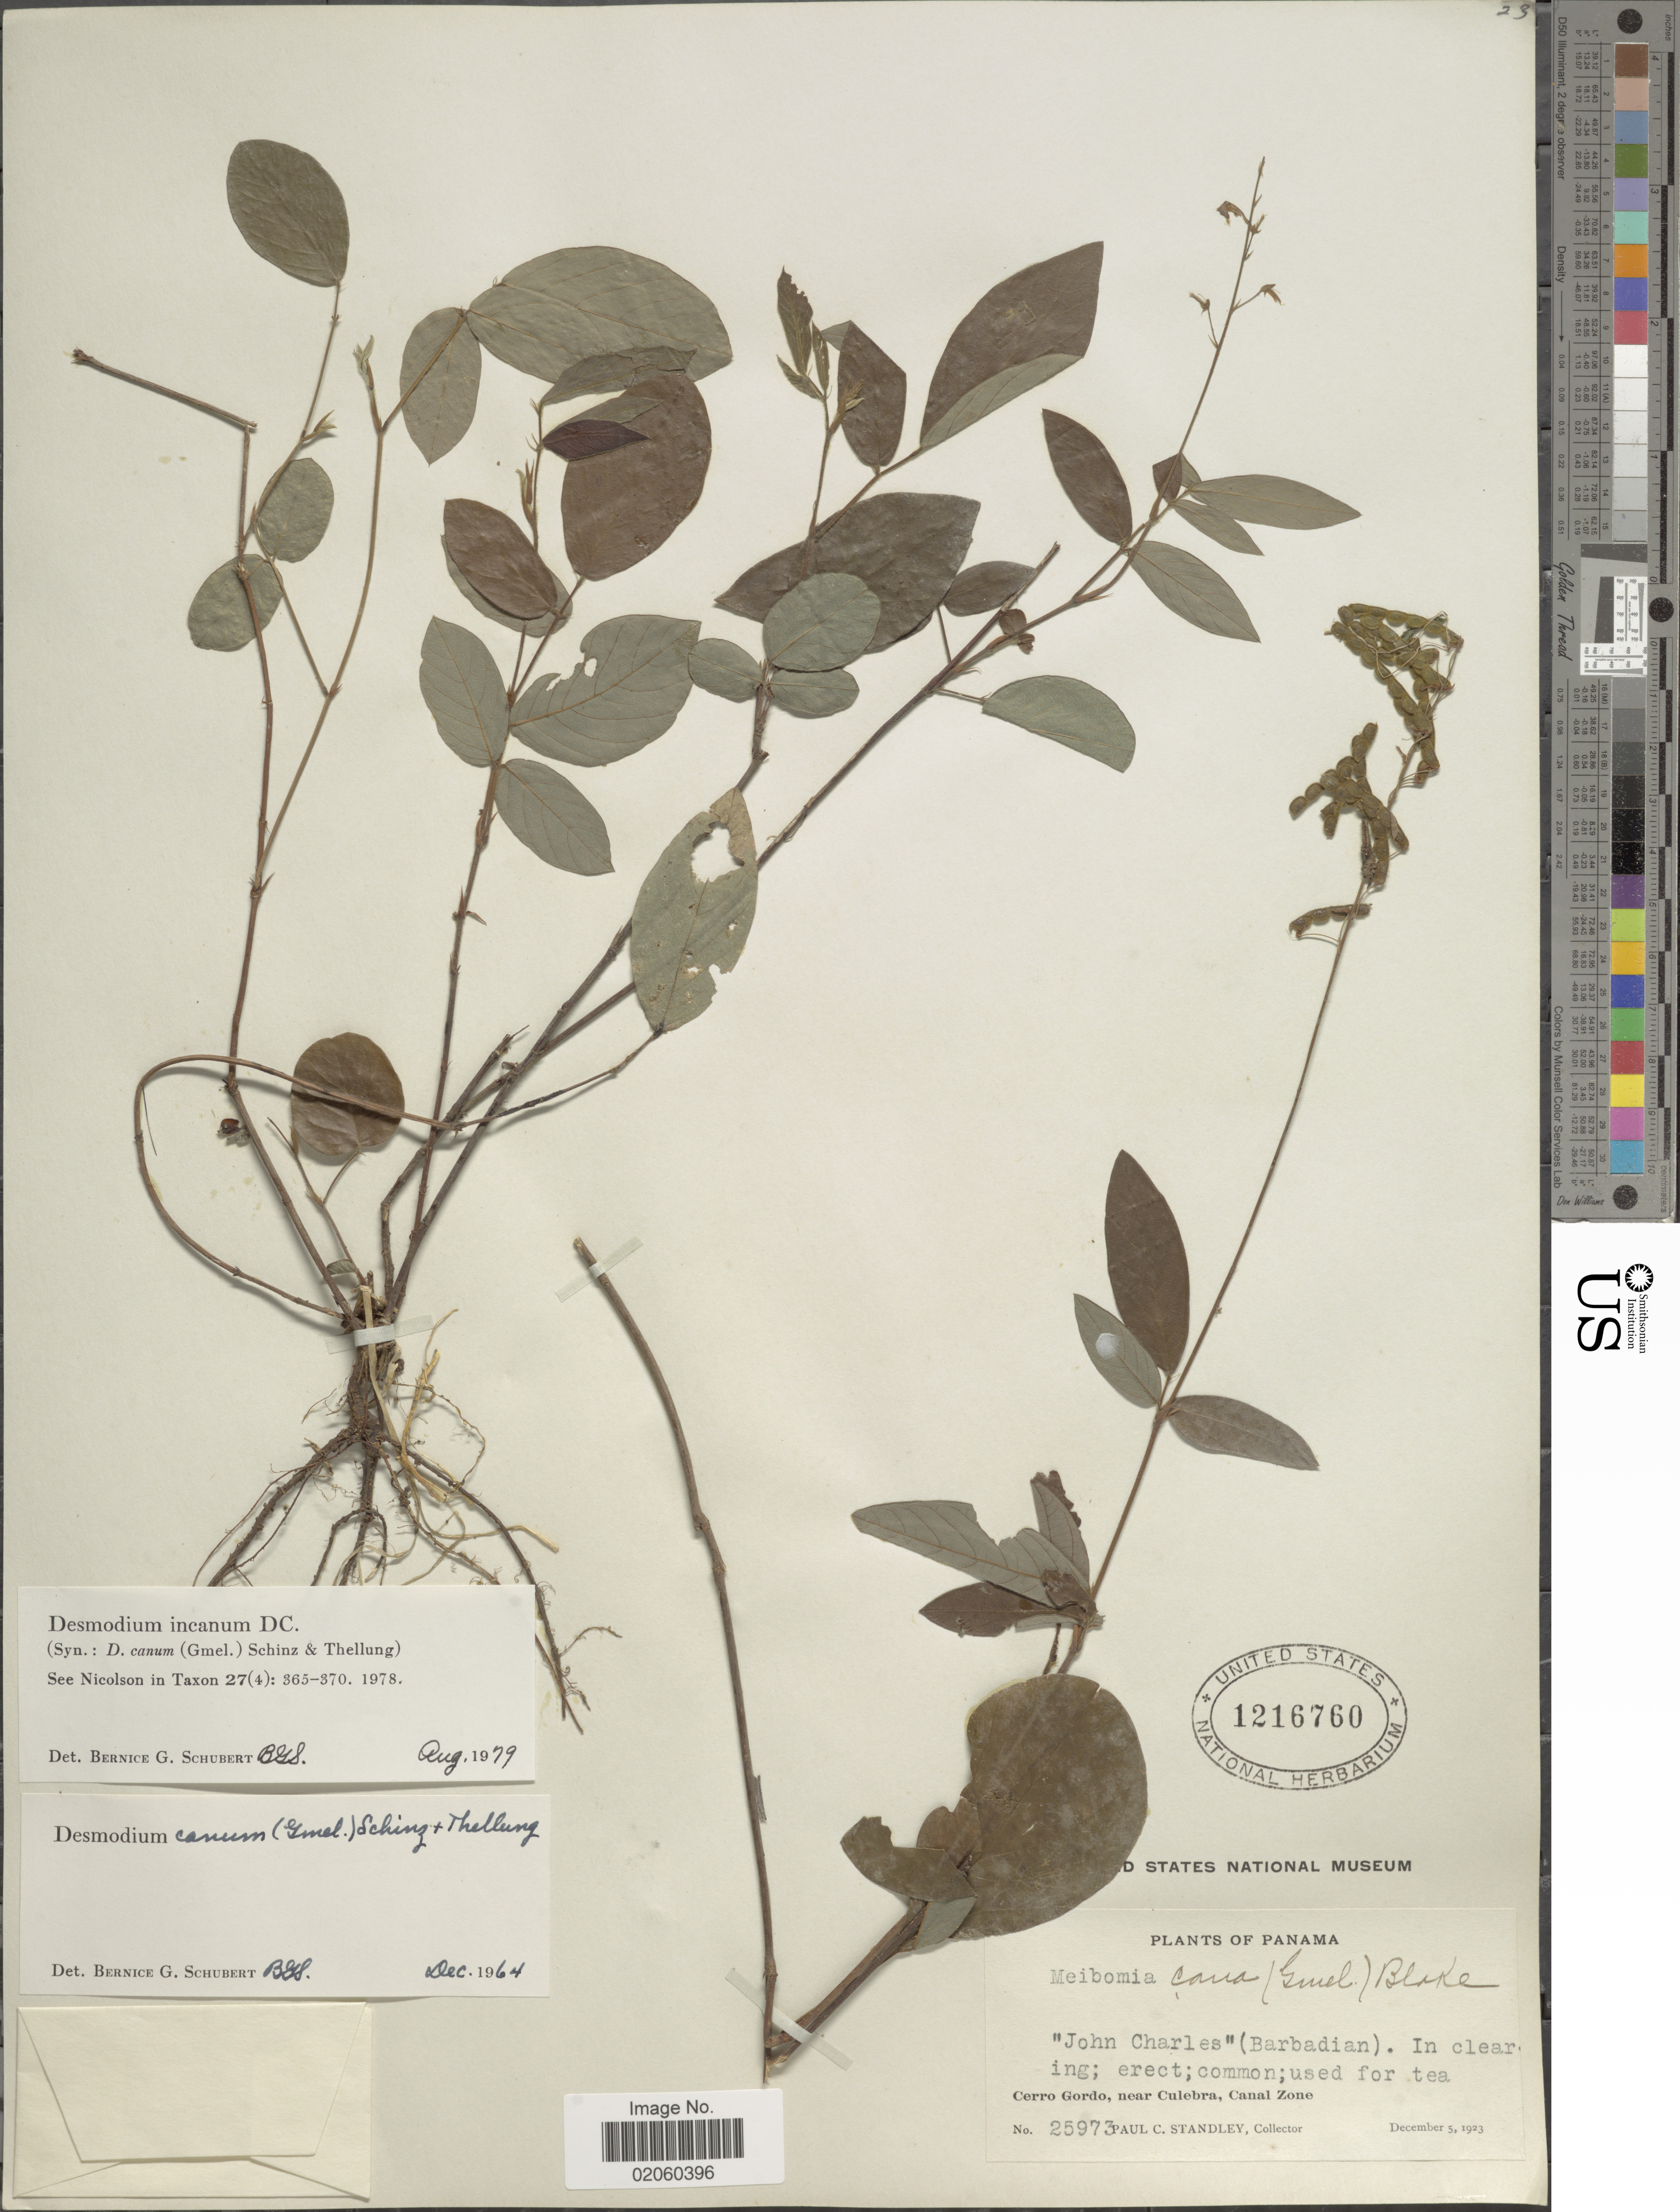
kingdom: Plantae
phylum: Tracheophyta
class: Magnoliopsida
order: Fabales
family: Fabaceae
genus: Desmodium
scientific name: Desmodium incanum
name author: (Sw.) DC.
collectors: P. C. Standley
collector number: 25973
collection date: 1923-12-05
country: Panama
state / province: Colón / Panamá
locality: Cerro Gordo, near Culebra, Canal Zone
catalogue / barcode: US 1216760